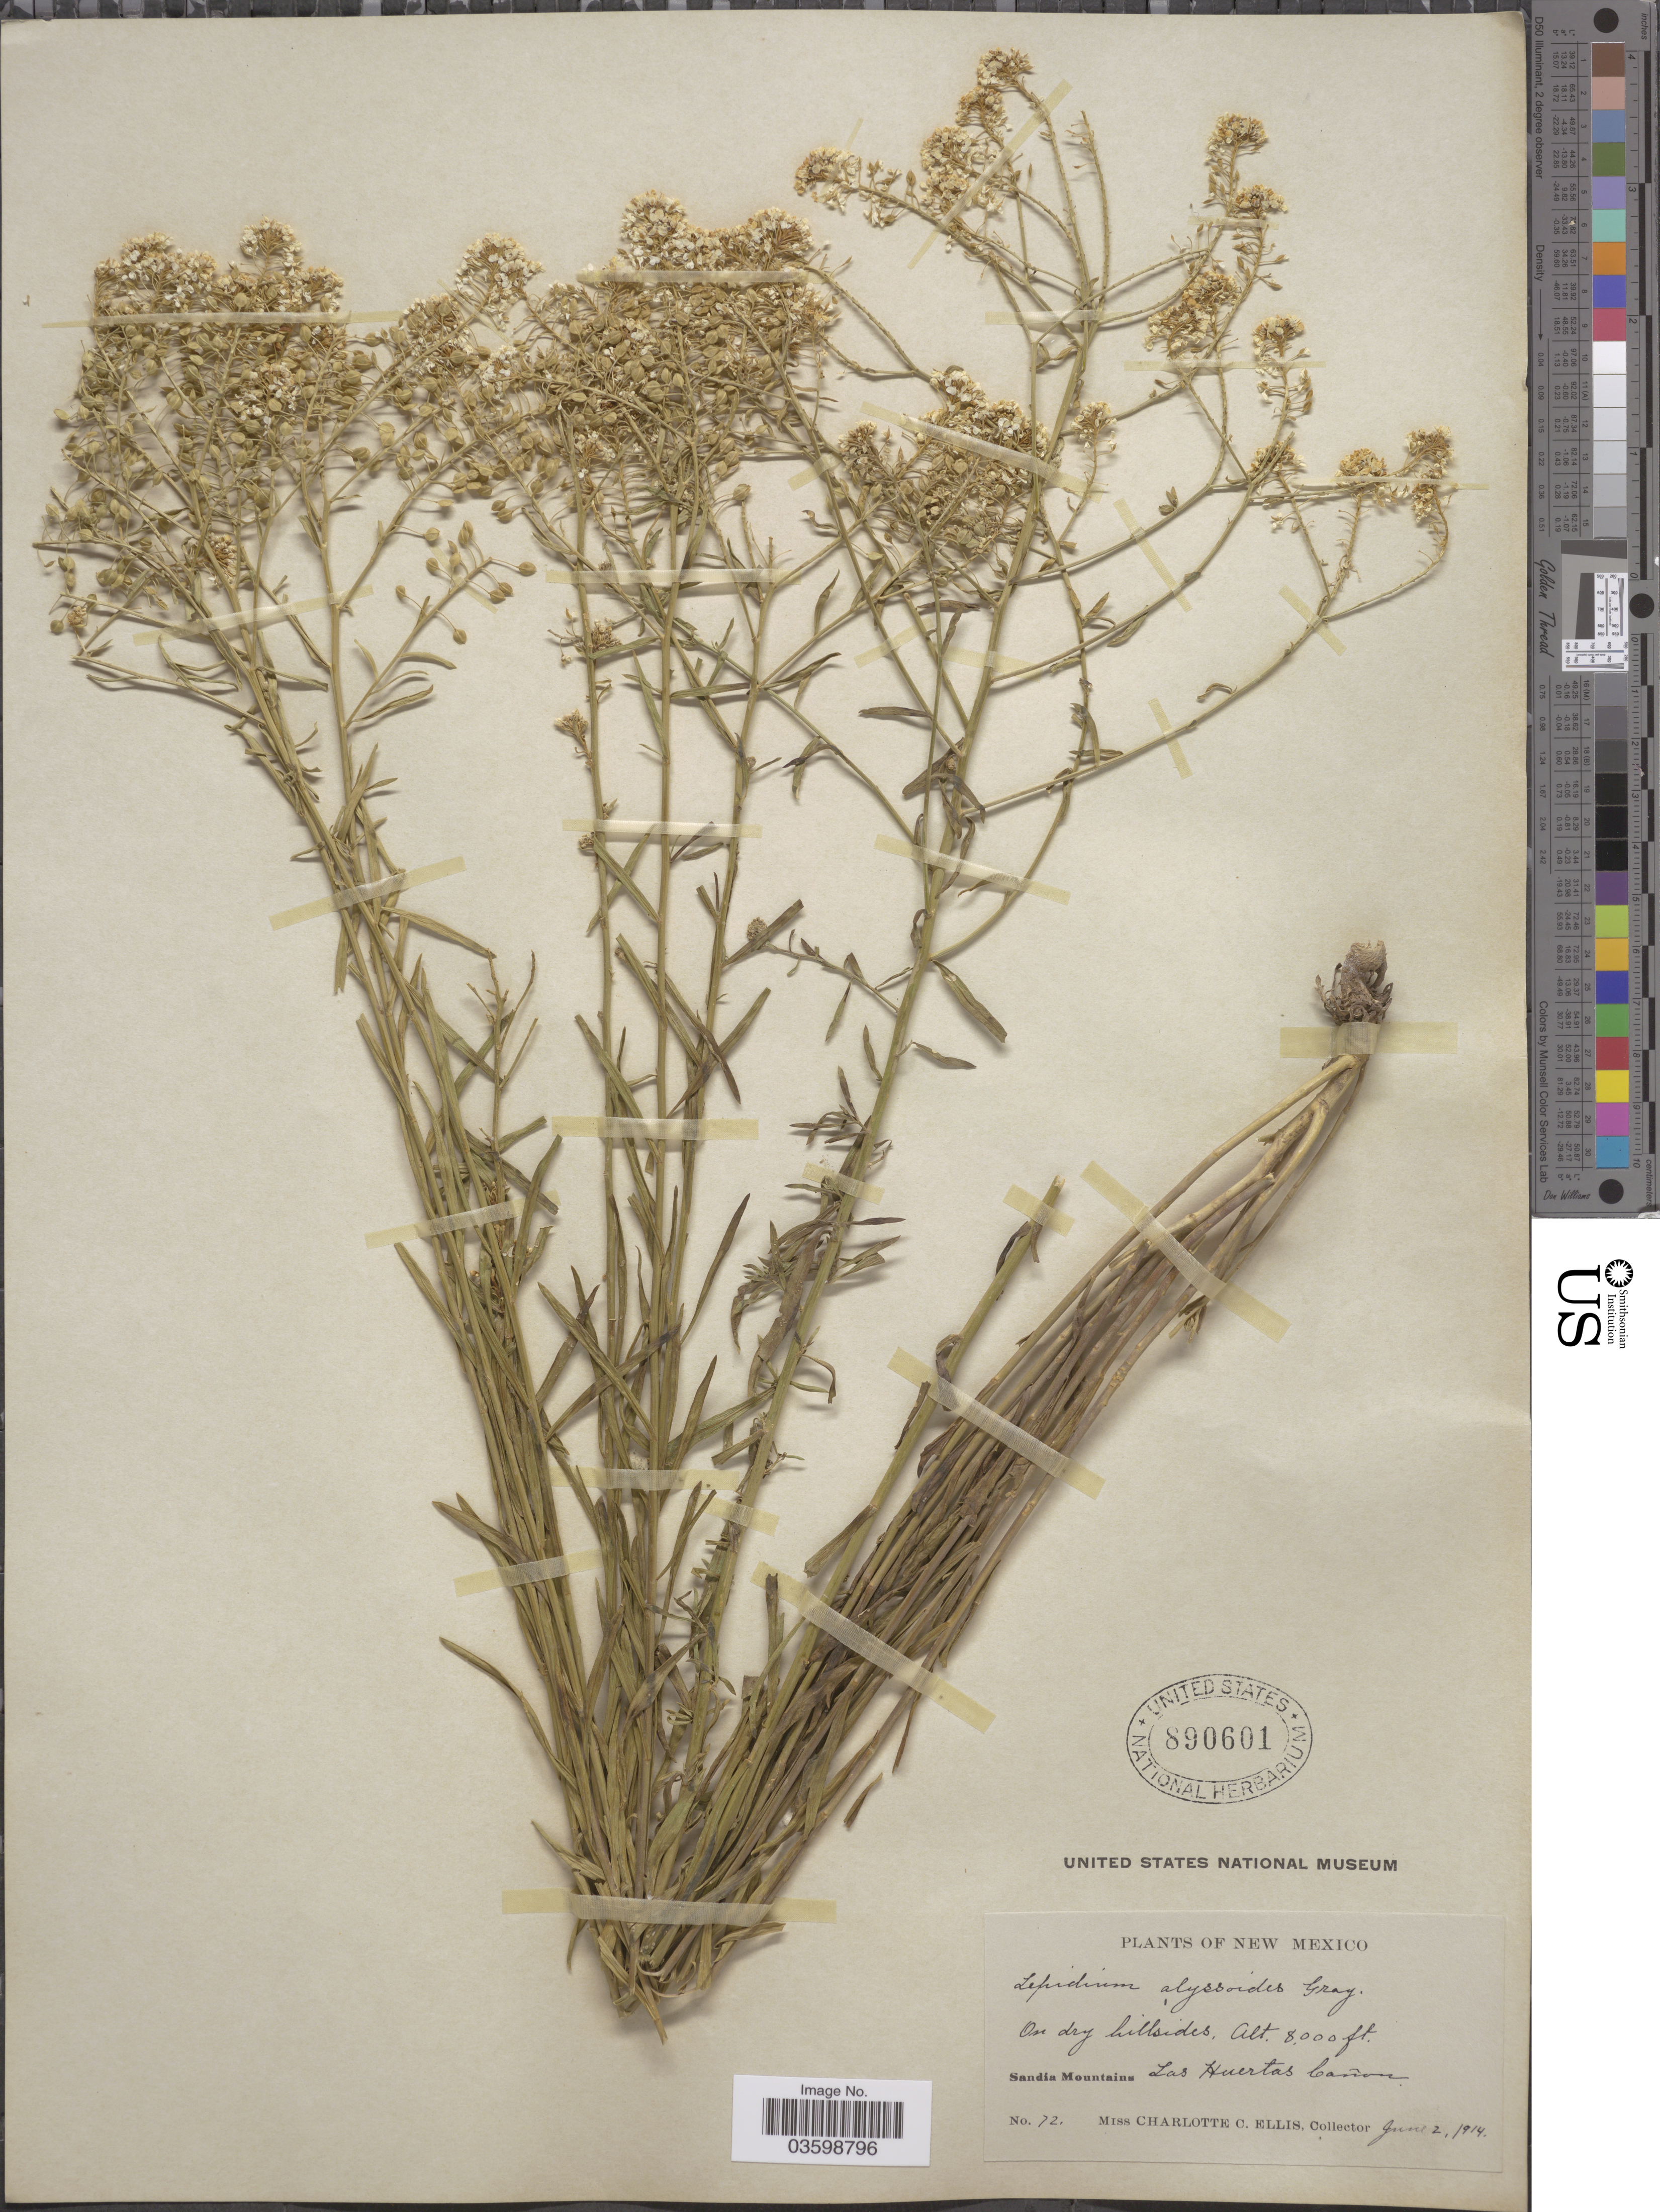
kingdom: Plantae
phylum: Tracheophyta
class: Magnoliopsida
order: Brassicales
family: Brassicaceae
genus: Lepidium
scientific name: Lepidium montanum var. alyssoides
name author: (A. Gray) M.E. Jones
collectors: C. C. Ellis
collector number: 72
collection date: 1914-06-02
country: United States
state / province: New Mexico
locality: On dry hillsides. Sandia Mountains. Las Huertas Cañon.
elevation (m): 2438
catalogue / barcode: US 890601